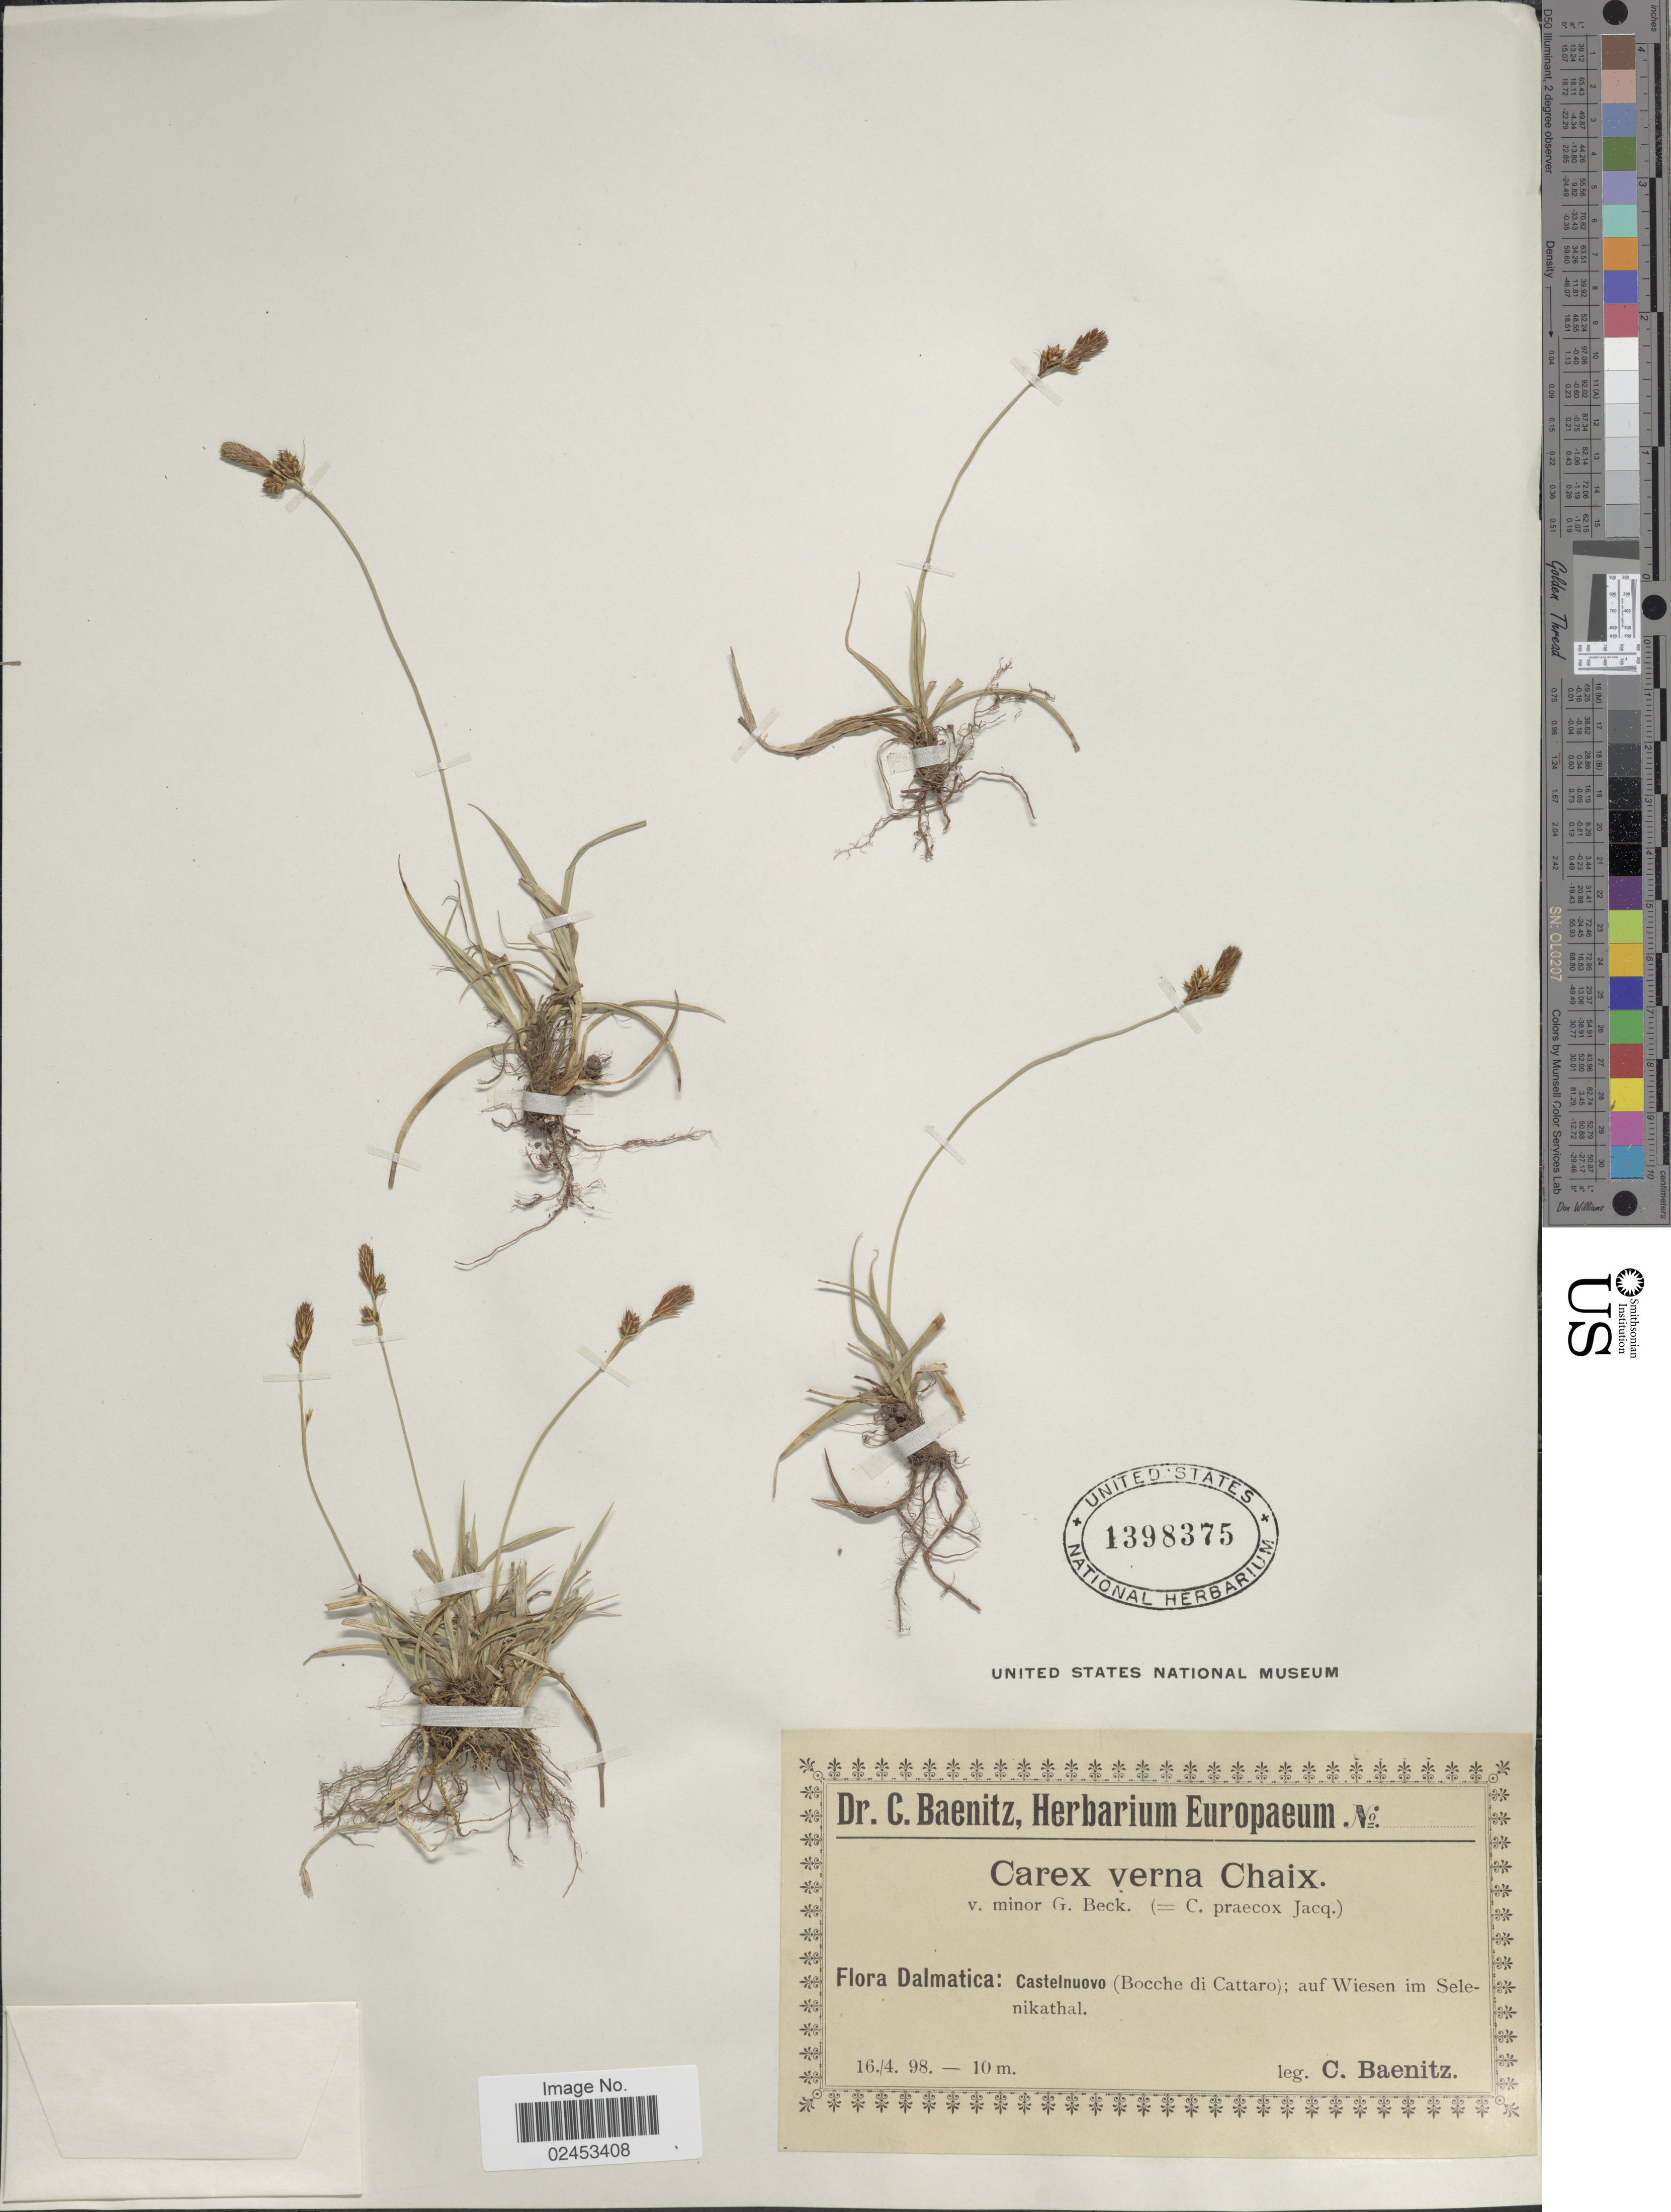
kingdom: Plantae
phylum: Tracheophyta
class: Liliopsida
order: Poales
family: Cyperaceae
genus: Carex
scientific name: Carex caryophyllea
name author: Latourr.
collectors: C. G. Baenitz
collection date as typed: Transcribed d/m/y: 16/4/98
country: Montenegro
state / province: Herceg-Novi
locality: Dalmatica: Herceg Novi (Castelnuovo), Bay of Kotor (Bocche di Cattaro); auf Wiesen im Selenikathal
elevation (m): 10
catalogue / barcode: US 1398375